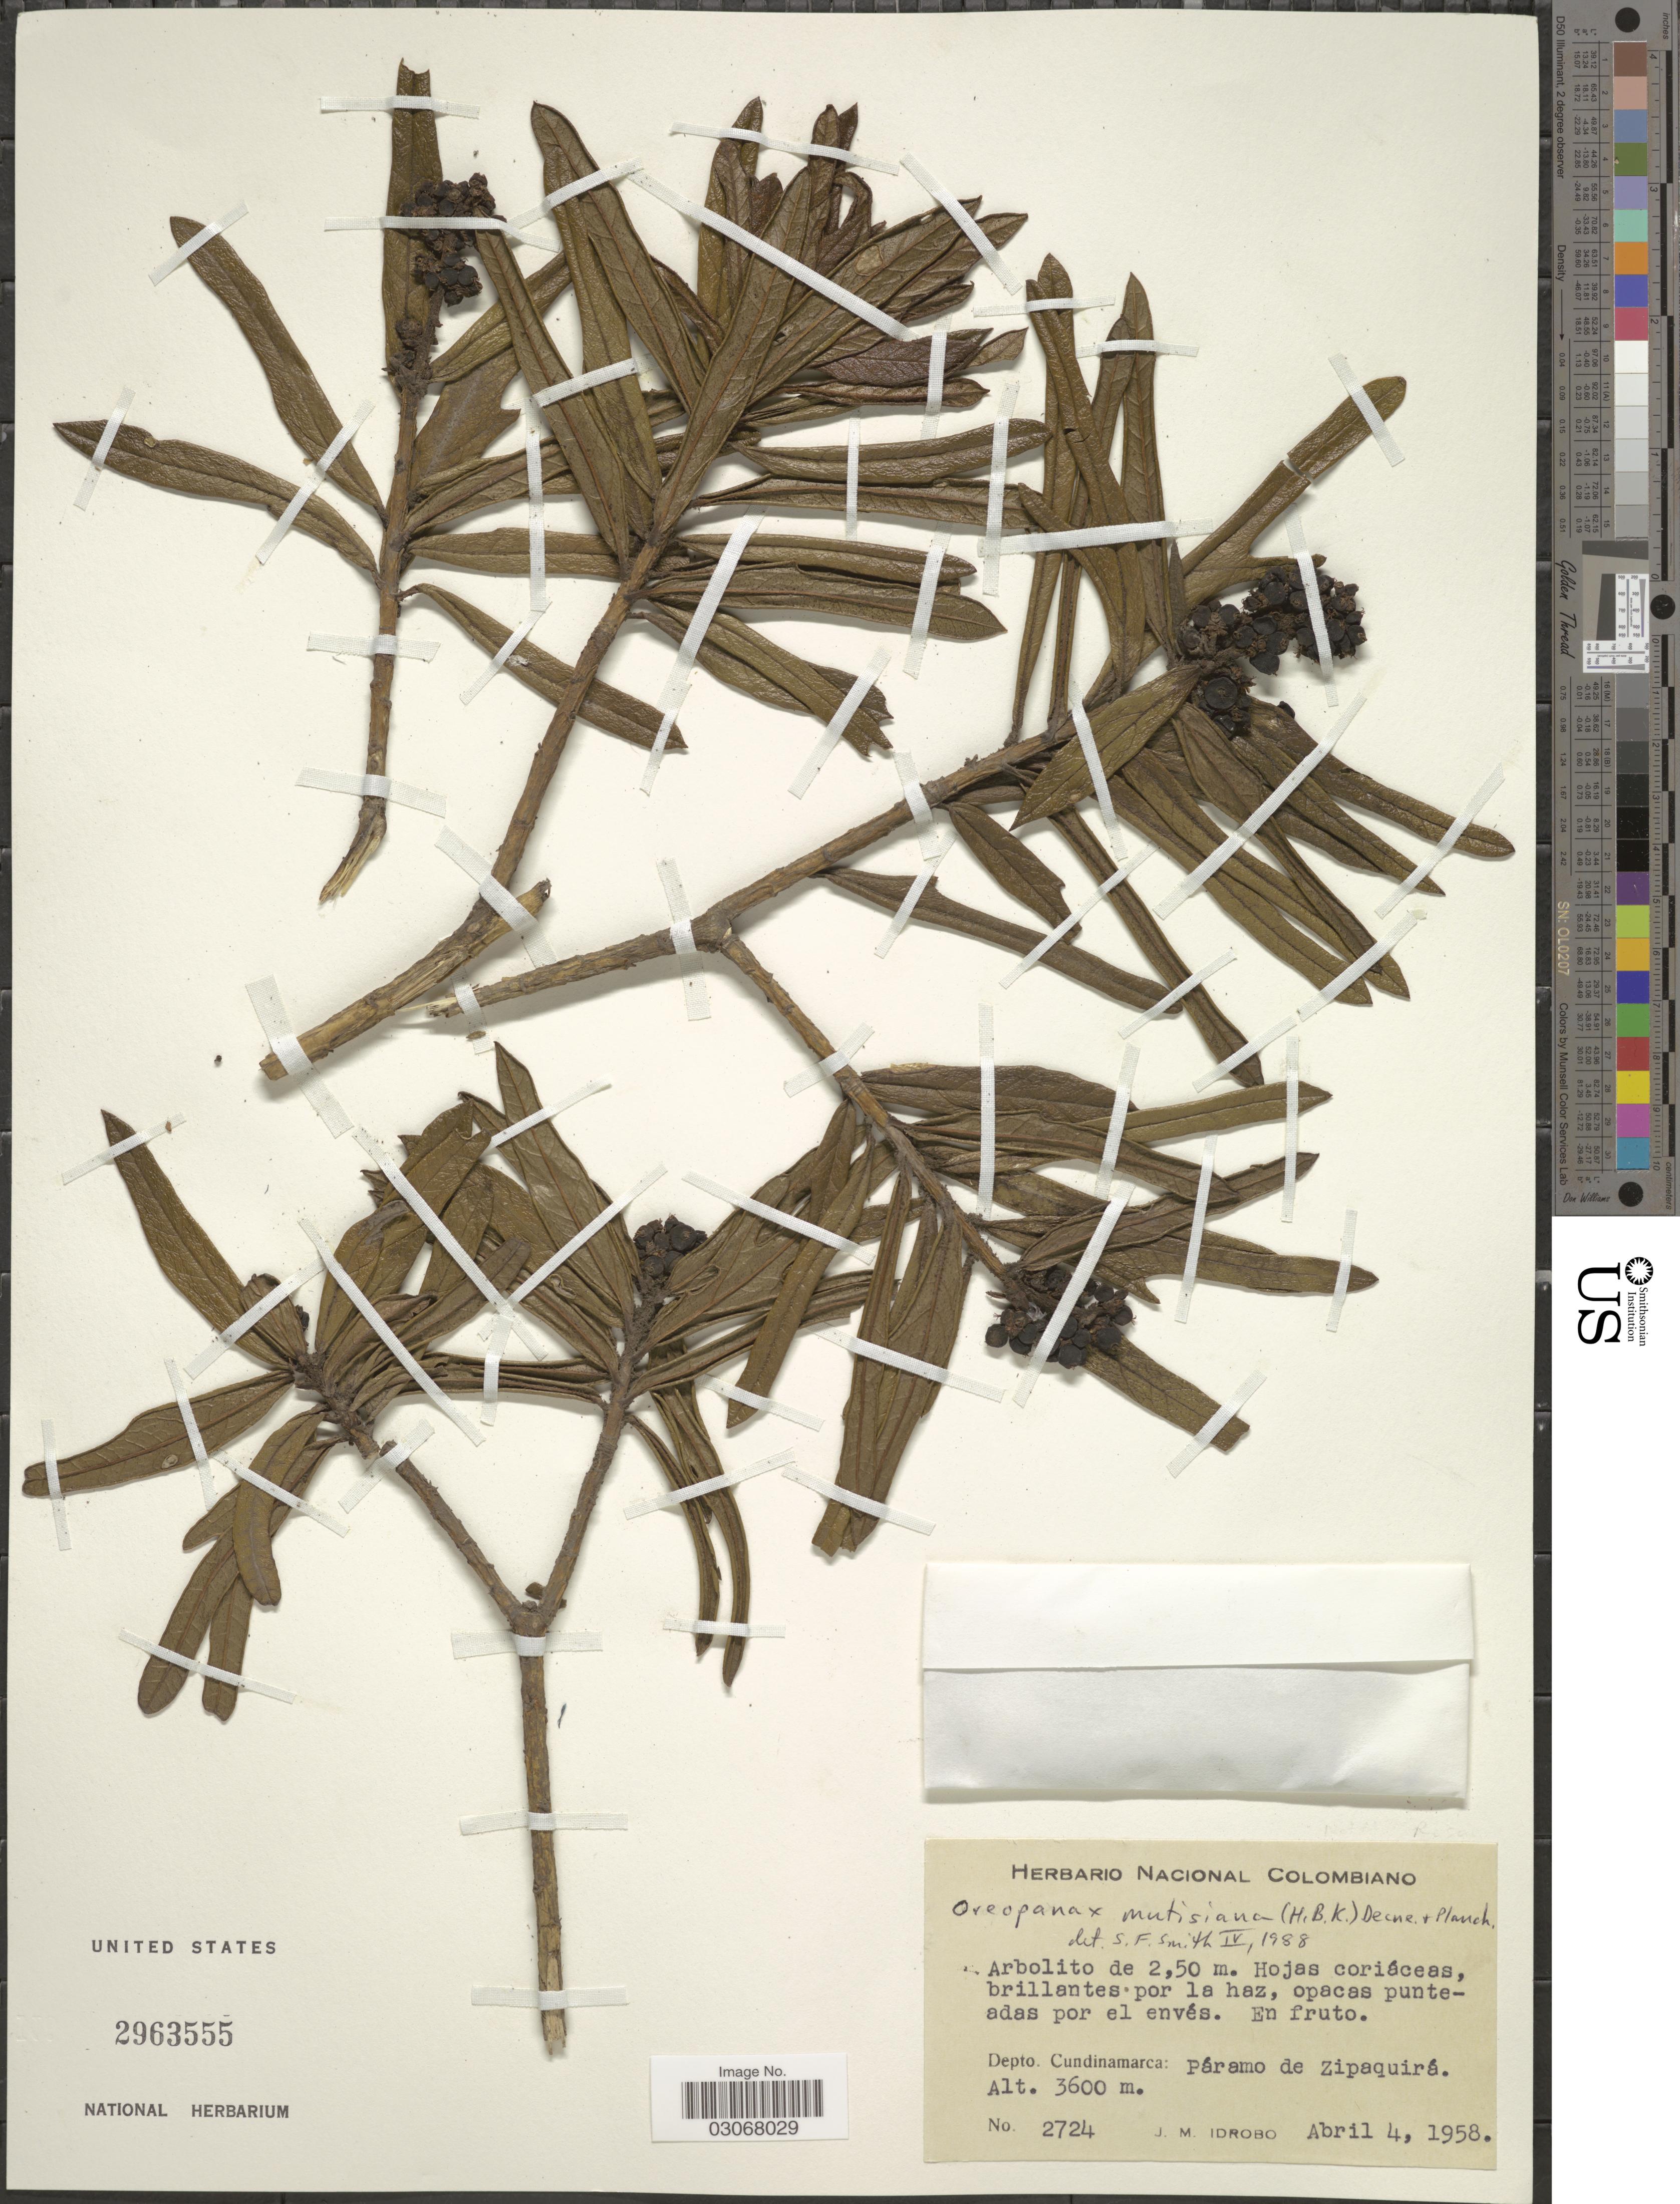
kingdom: Plantae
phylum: Tracheophyta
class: Magnoliopsida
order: Apiales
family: Araliaceae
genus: Oreopanax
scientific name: Oreopanax mutisianus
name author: (Kunth) Decne. & Planch.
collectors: J. M. Idrobo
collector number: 2724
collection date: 1958-04-04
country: Colombia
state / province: Cundinamarca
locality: Depto. Cundinamarca: Páramo de Zipaquiré.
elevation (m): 3600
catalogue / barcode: US 2963555